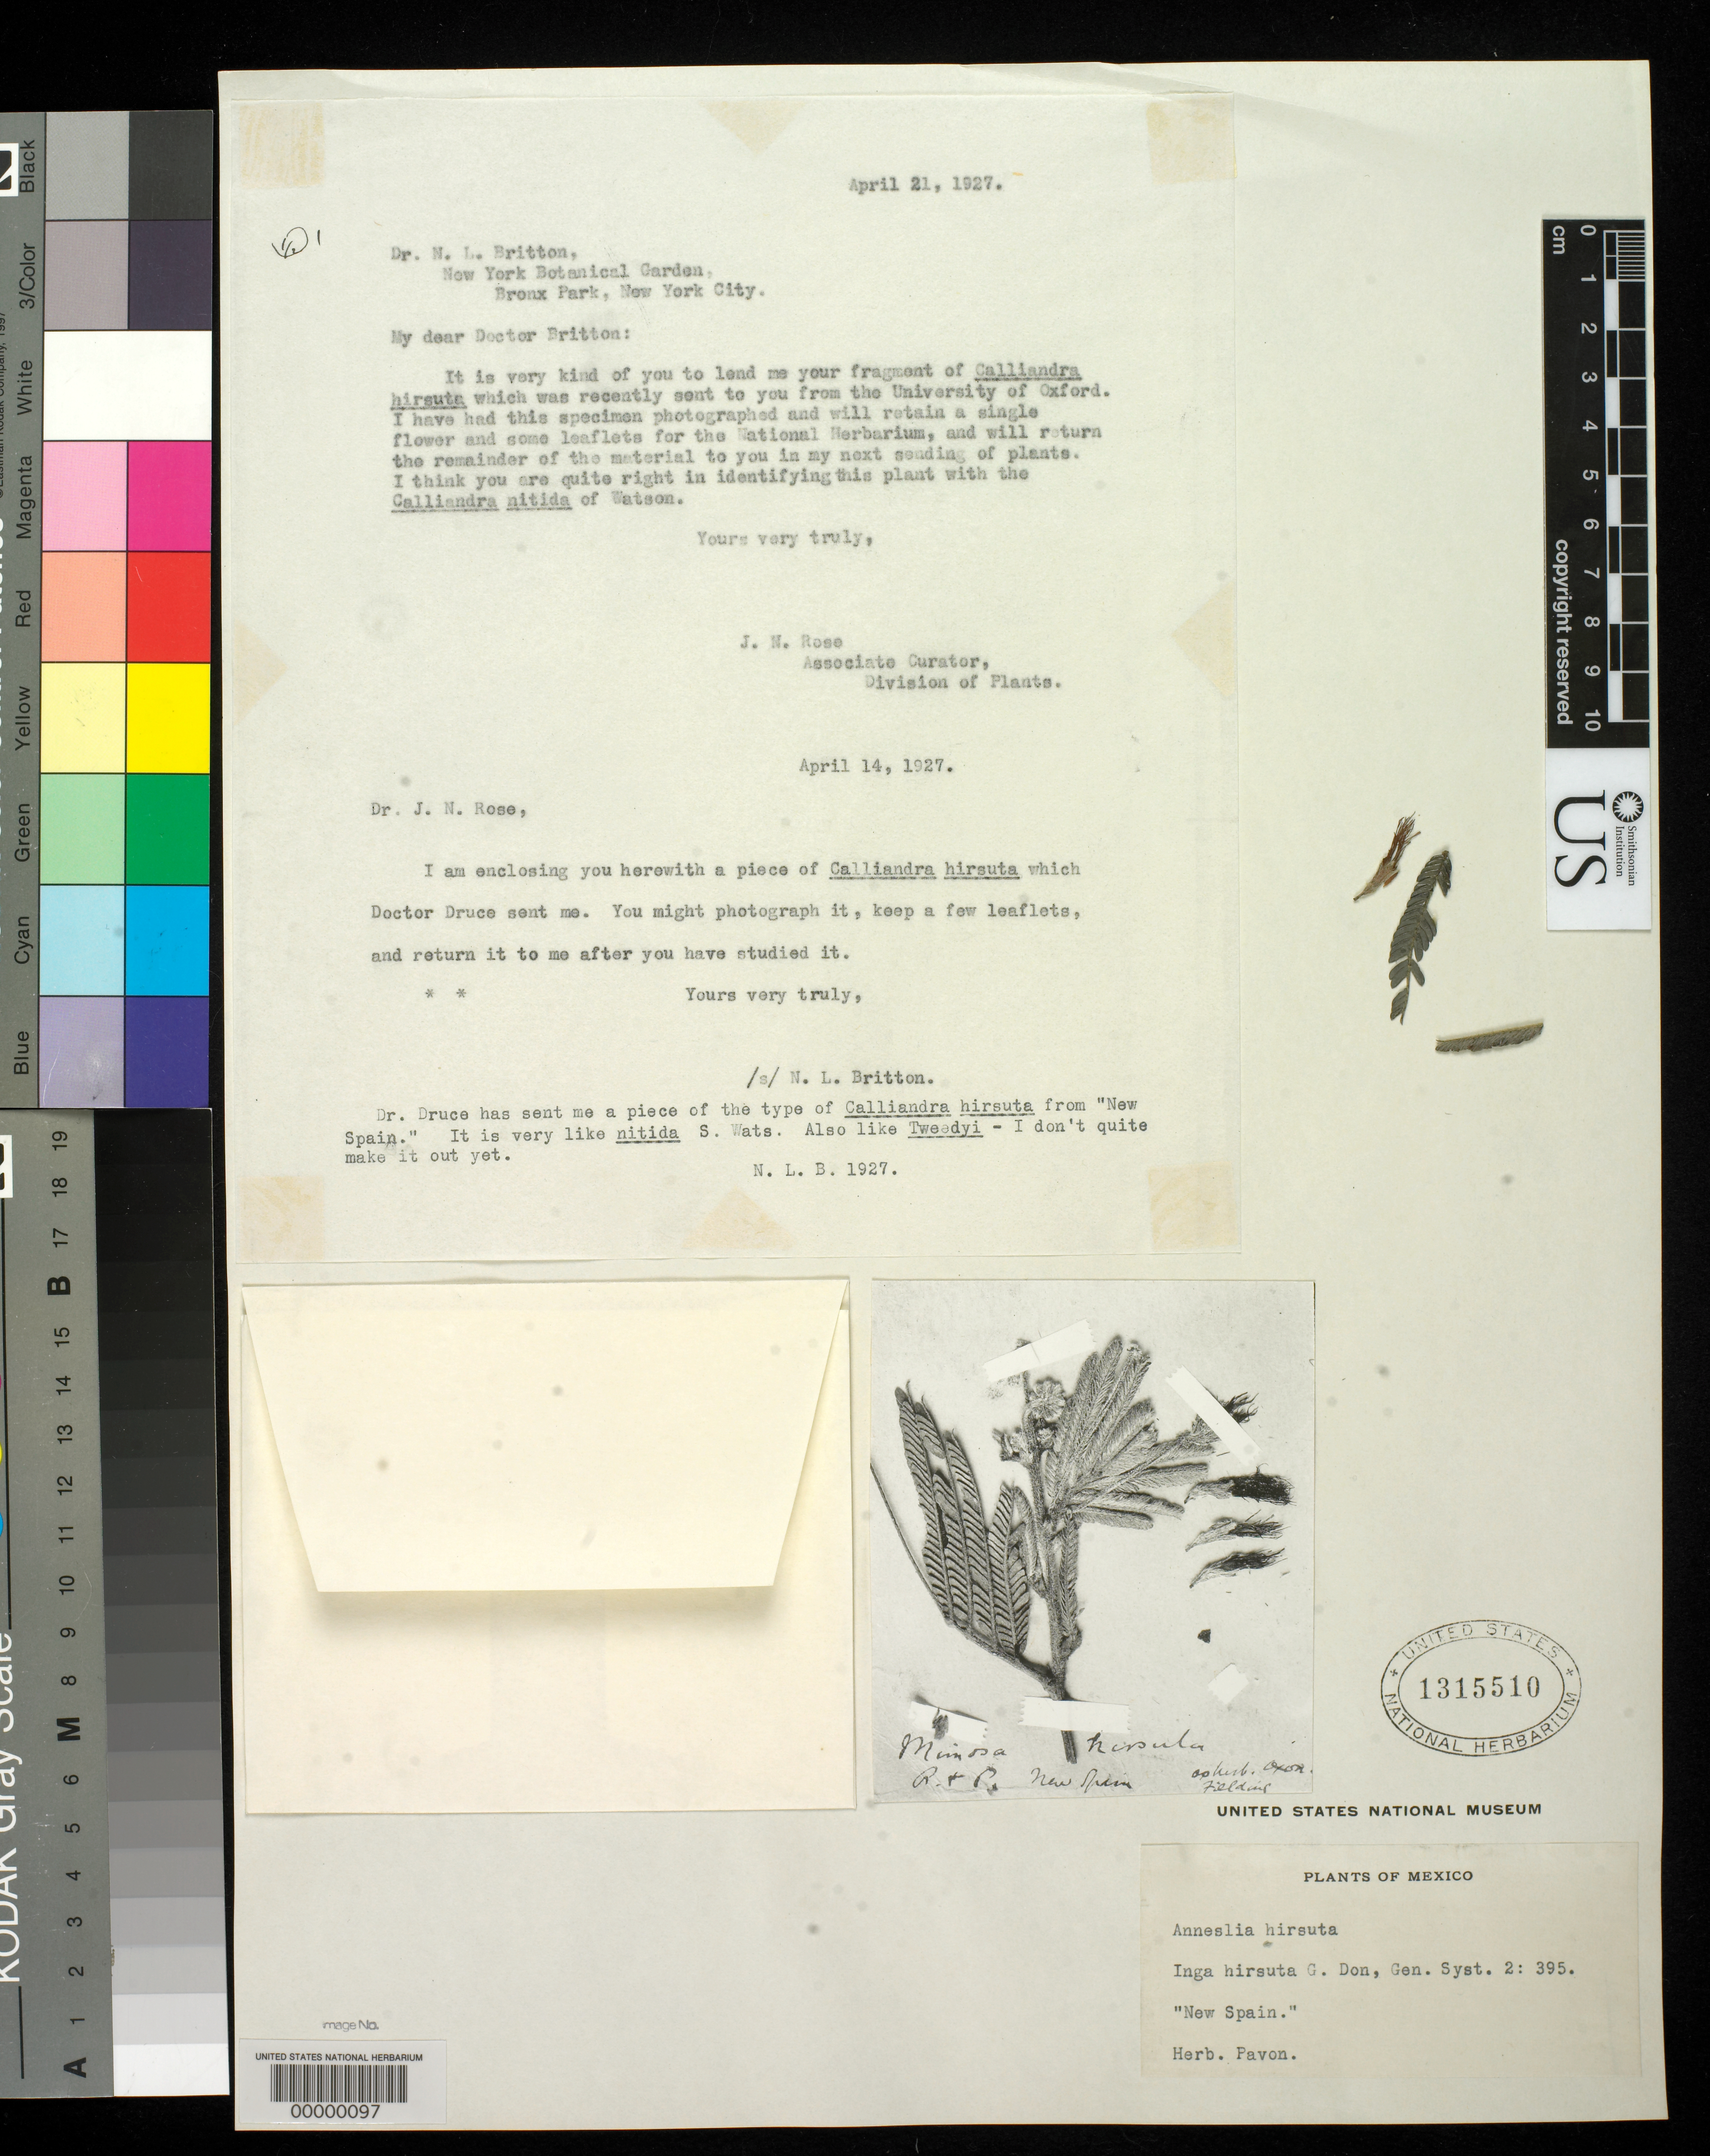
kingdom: Plantae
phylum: Tracheophyta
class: Magnoliopsida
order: Fabales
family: Fabaceae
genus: Inga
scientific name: Inga hirsuta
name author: G. Don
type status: Type Material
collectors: ex herb. Pavon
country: Mexico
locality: E of Monserrat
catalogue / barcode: US 1315510